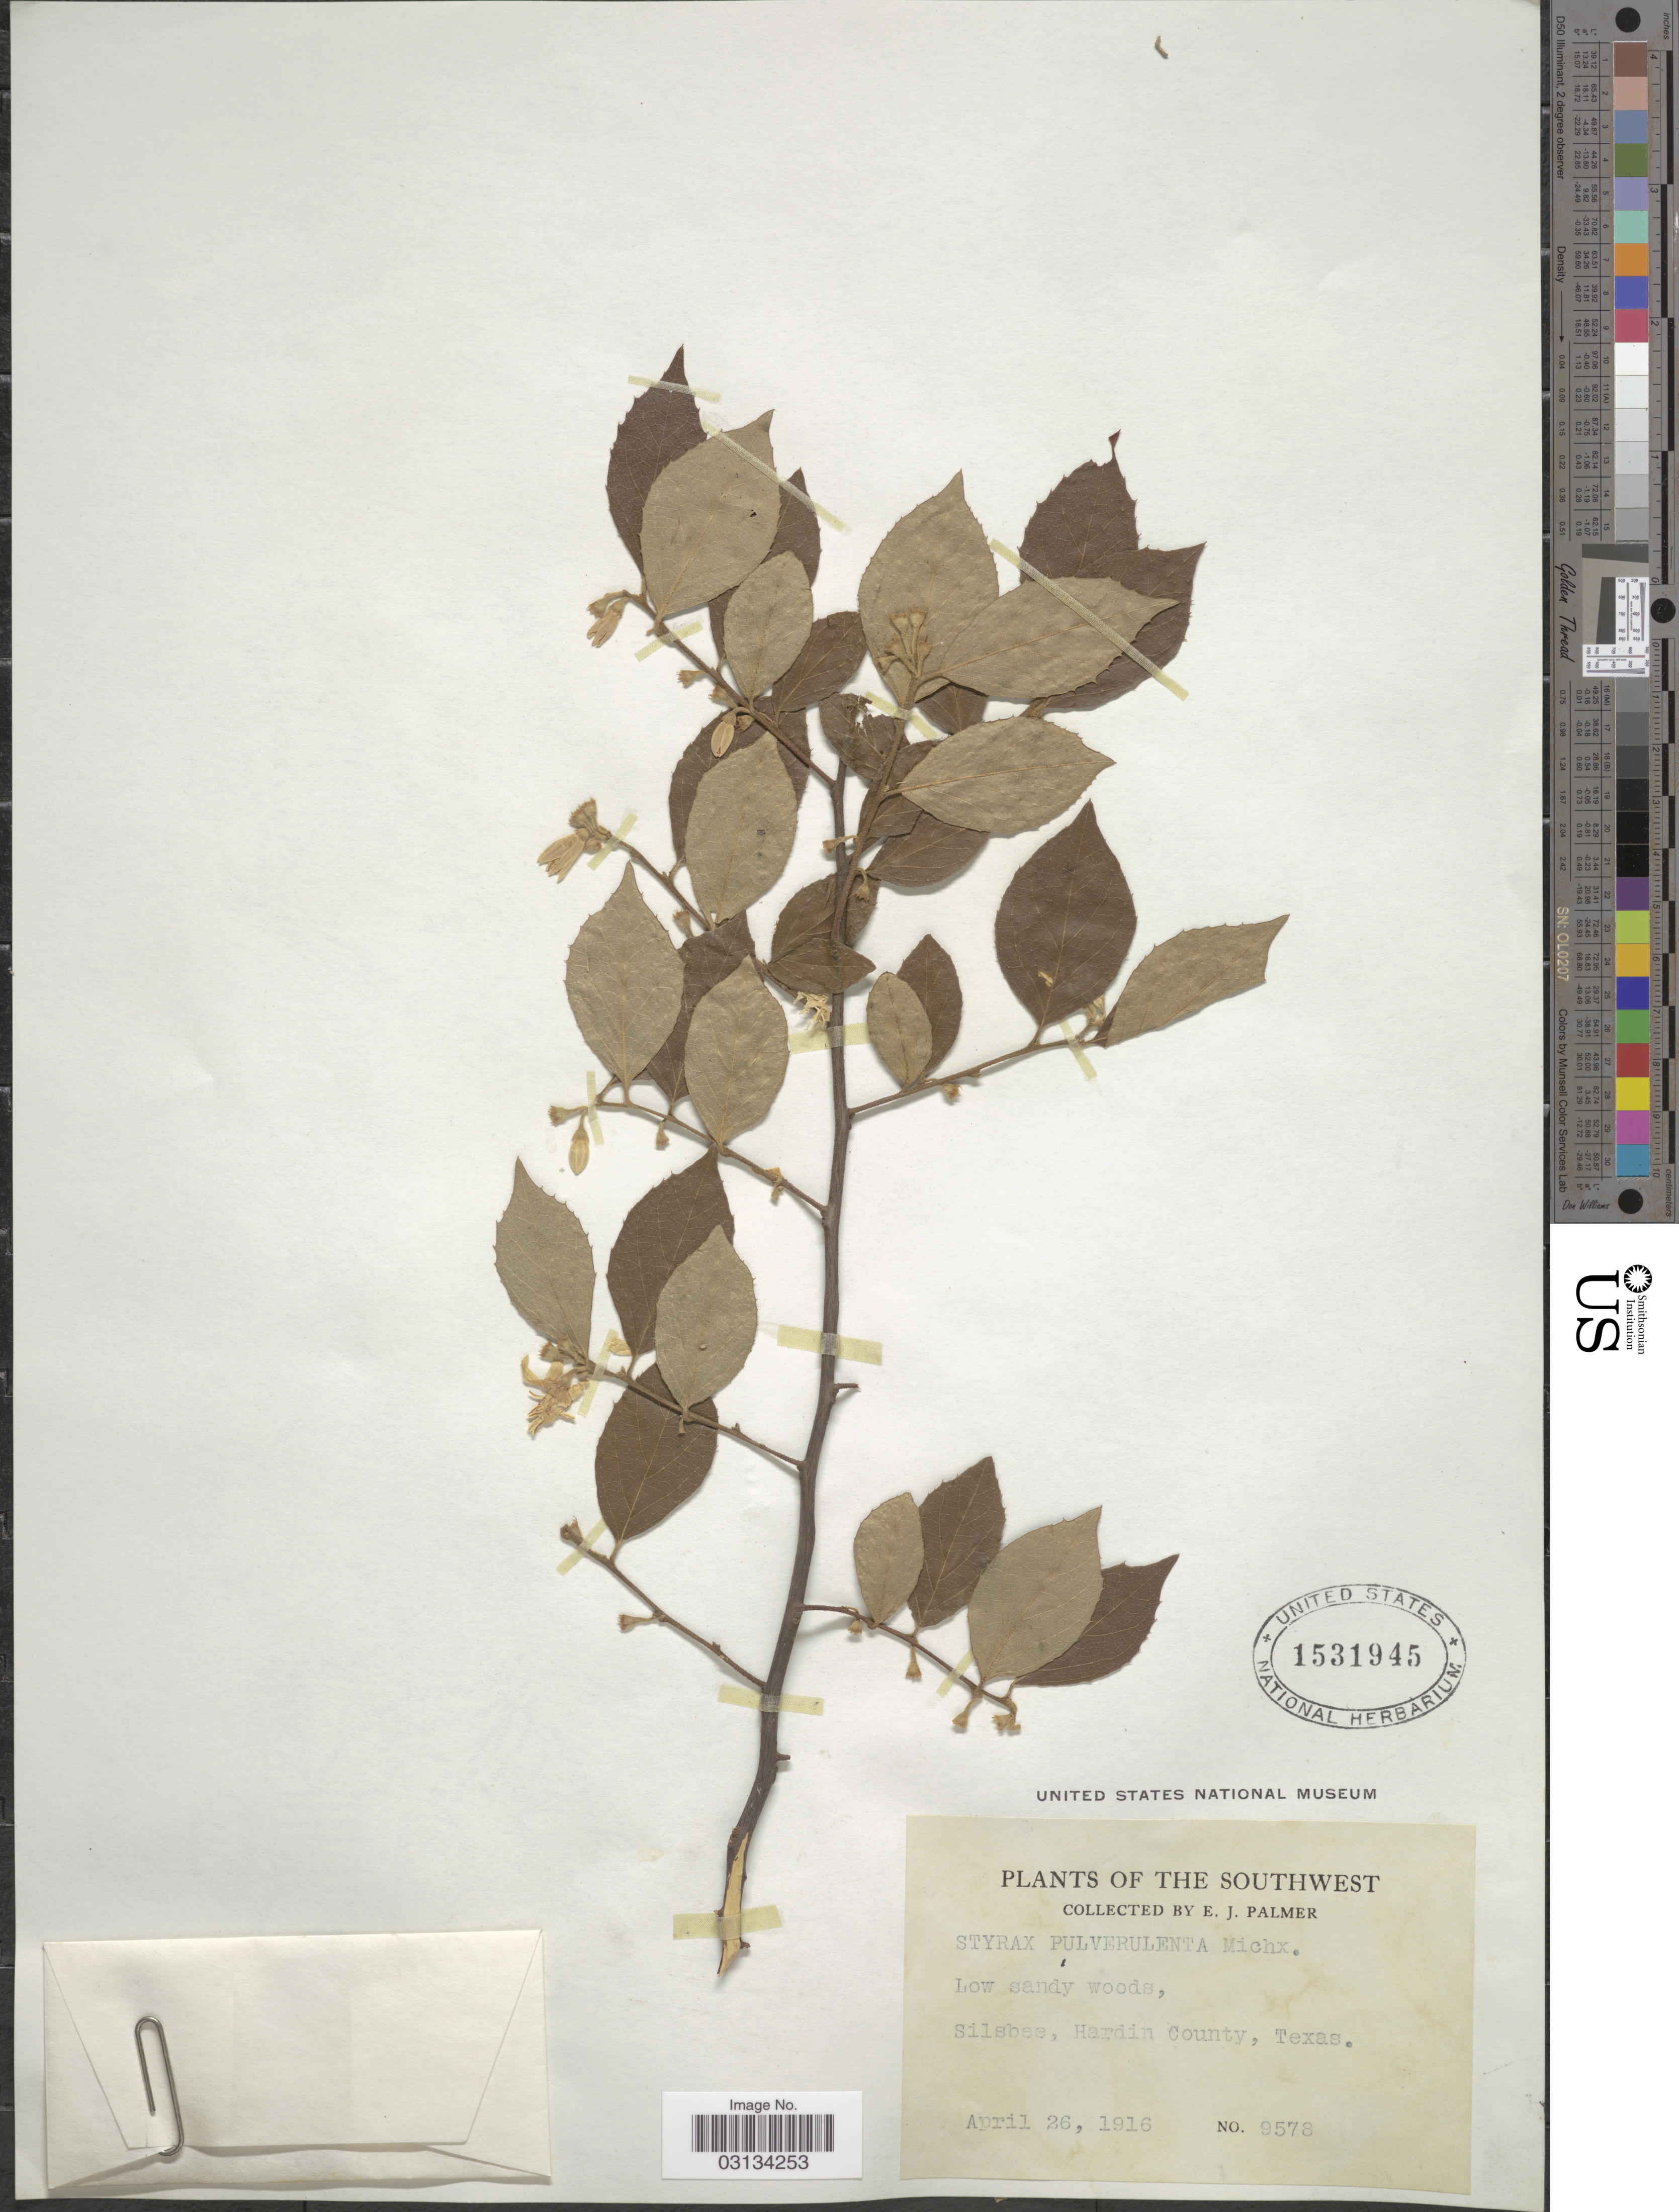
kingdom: Plantae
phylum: Tracheophyta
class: Magnoliopsida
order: Ericales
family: Styracaceae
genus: Styrax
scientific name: Styrax pulverulentus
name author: Michx.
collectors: E. J. Palmer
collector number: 9578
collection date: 1916-04-26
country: United States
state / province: Texas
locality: The Southwest. Silsbee, Hardin County.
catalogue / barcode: US 1531945